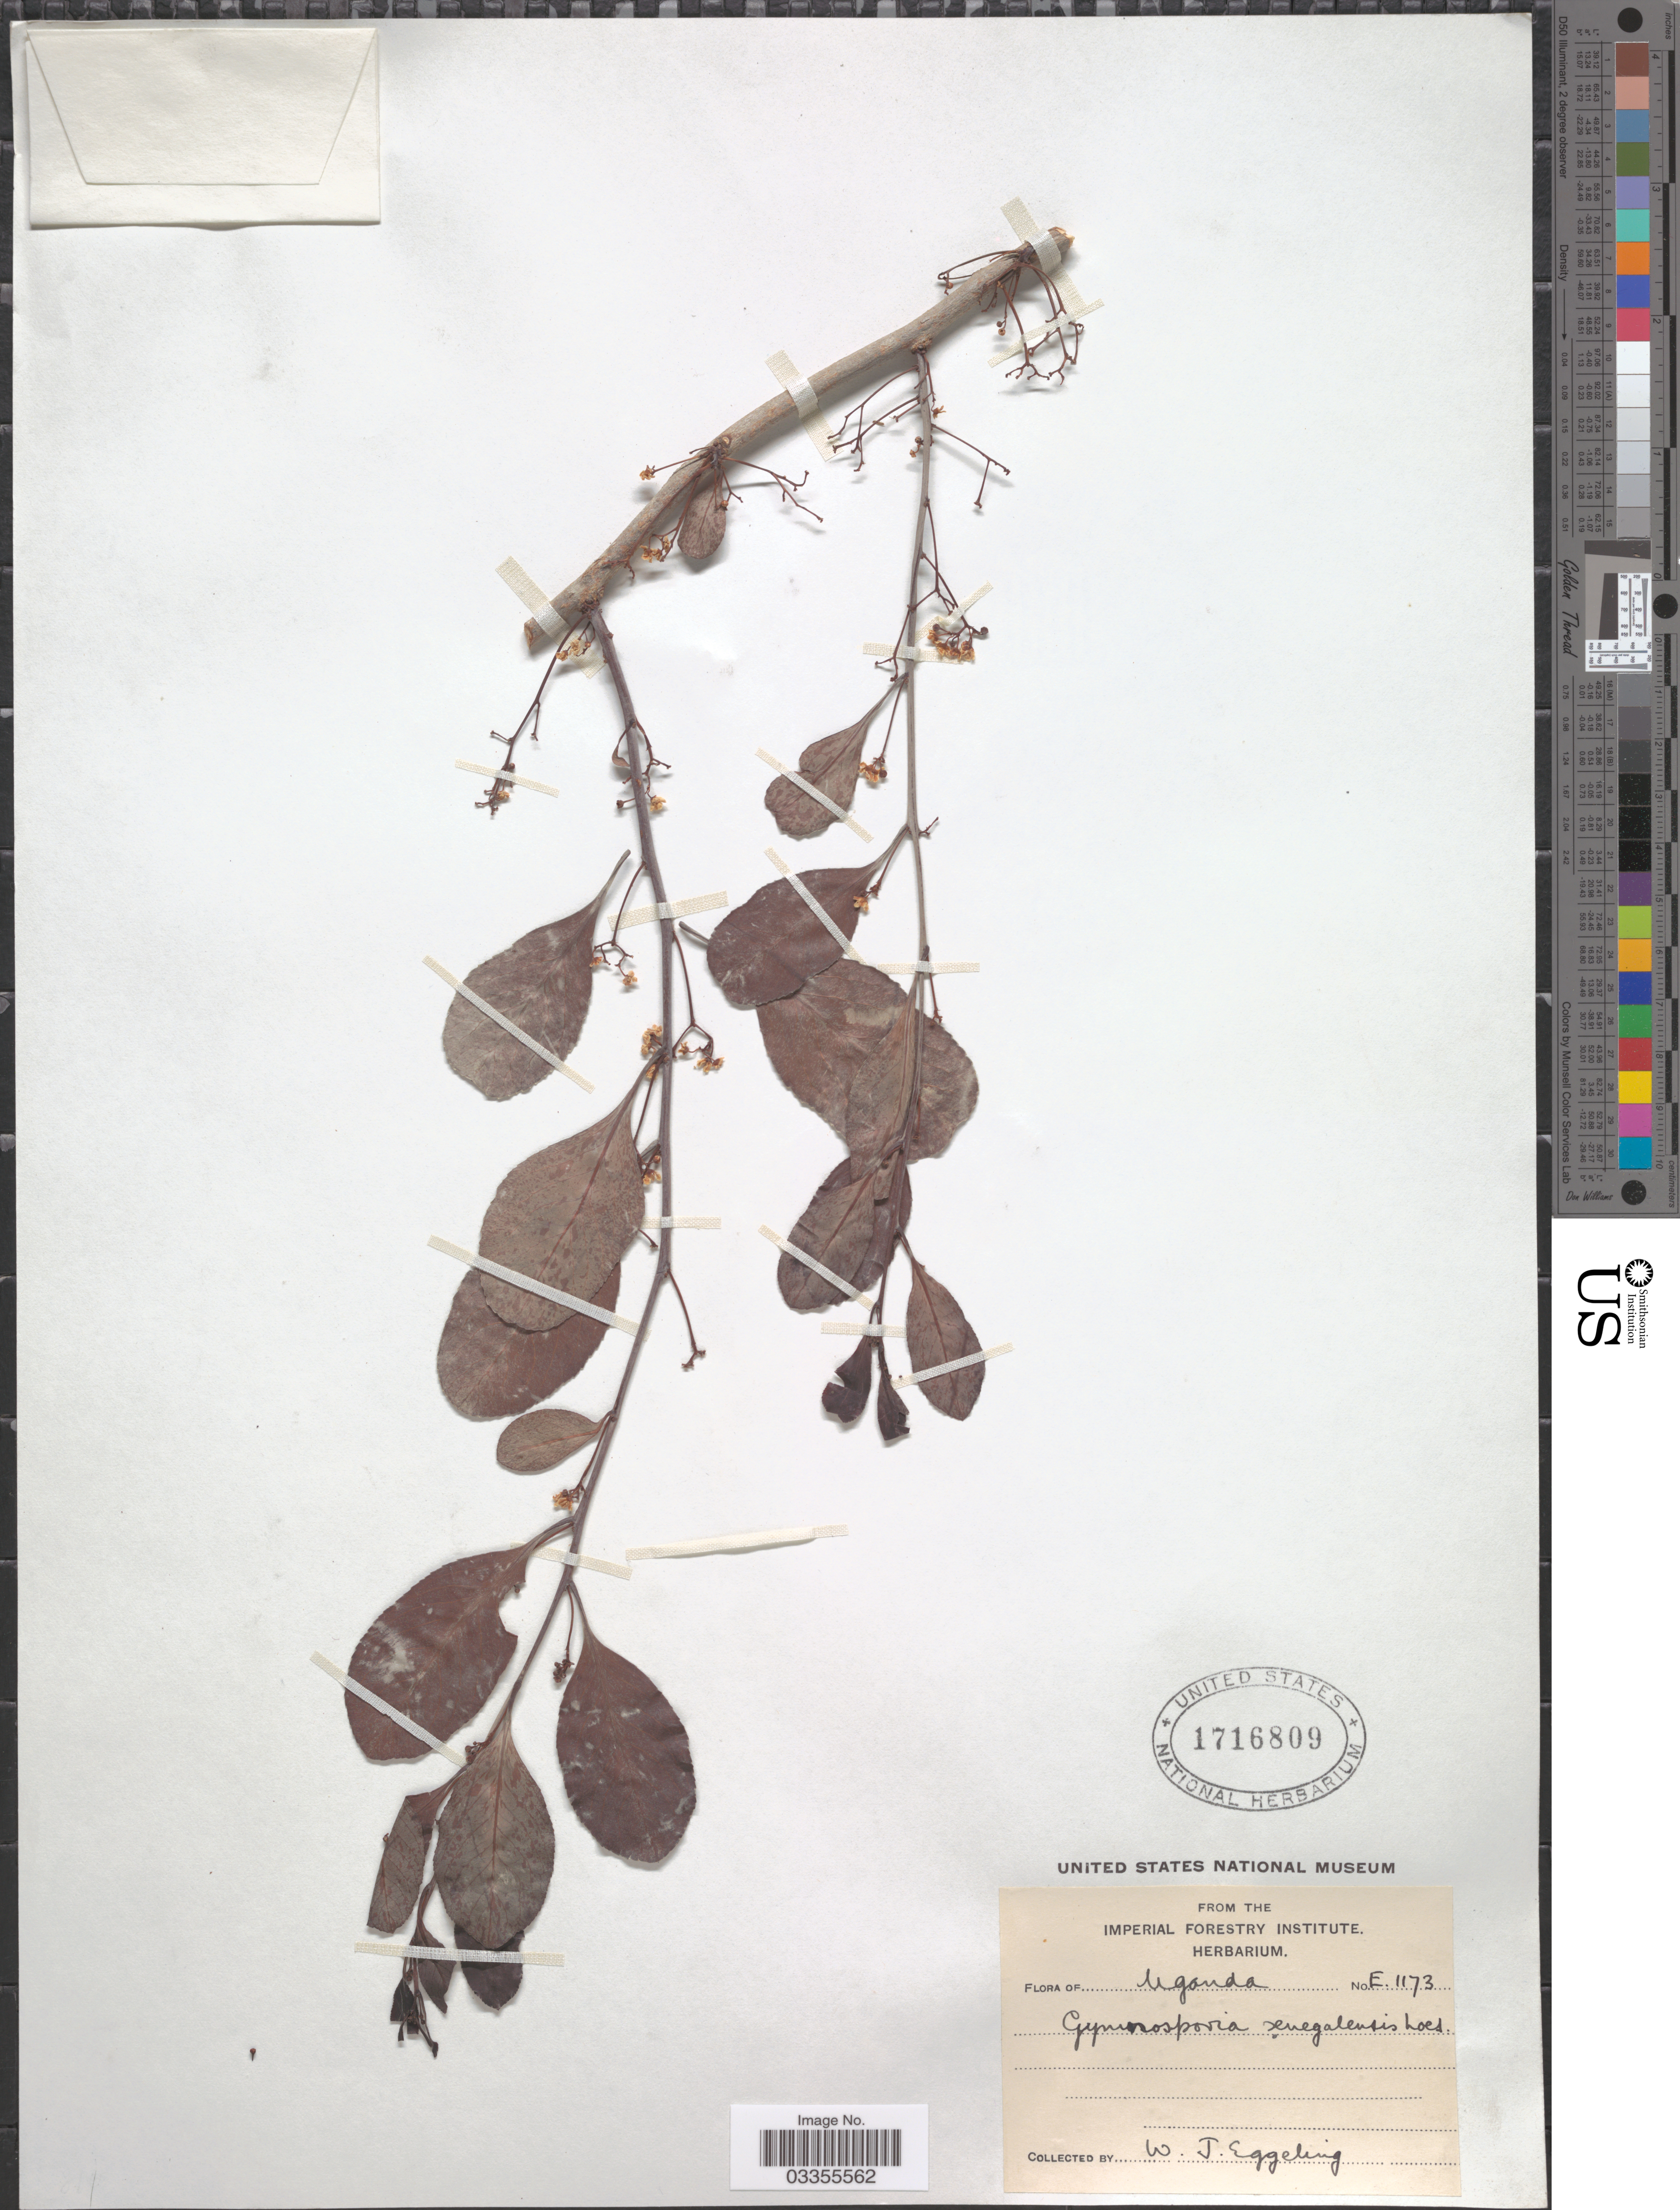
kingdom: Plantae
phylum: Tracheophyta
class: Magnoliopsida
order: Celastrales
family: Celastraceae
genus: Gymnosporia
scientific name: Gymnosporia senegalensis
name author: (Lam.) Loes.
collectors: W. Eggeling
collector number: E.1173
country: Uganda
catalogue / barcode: US 1716809